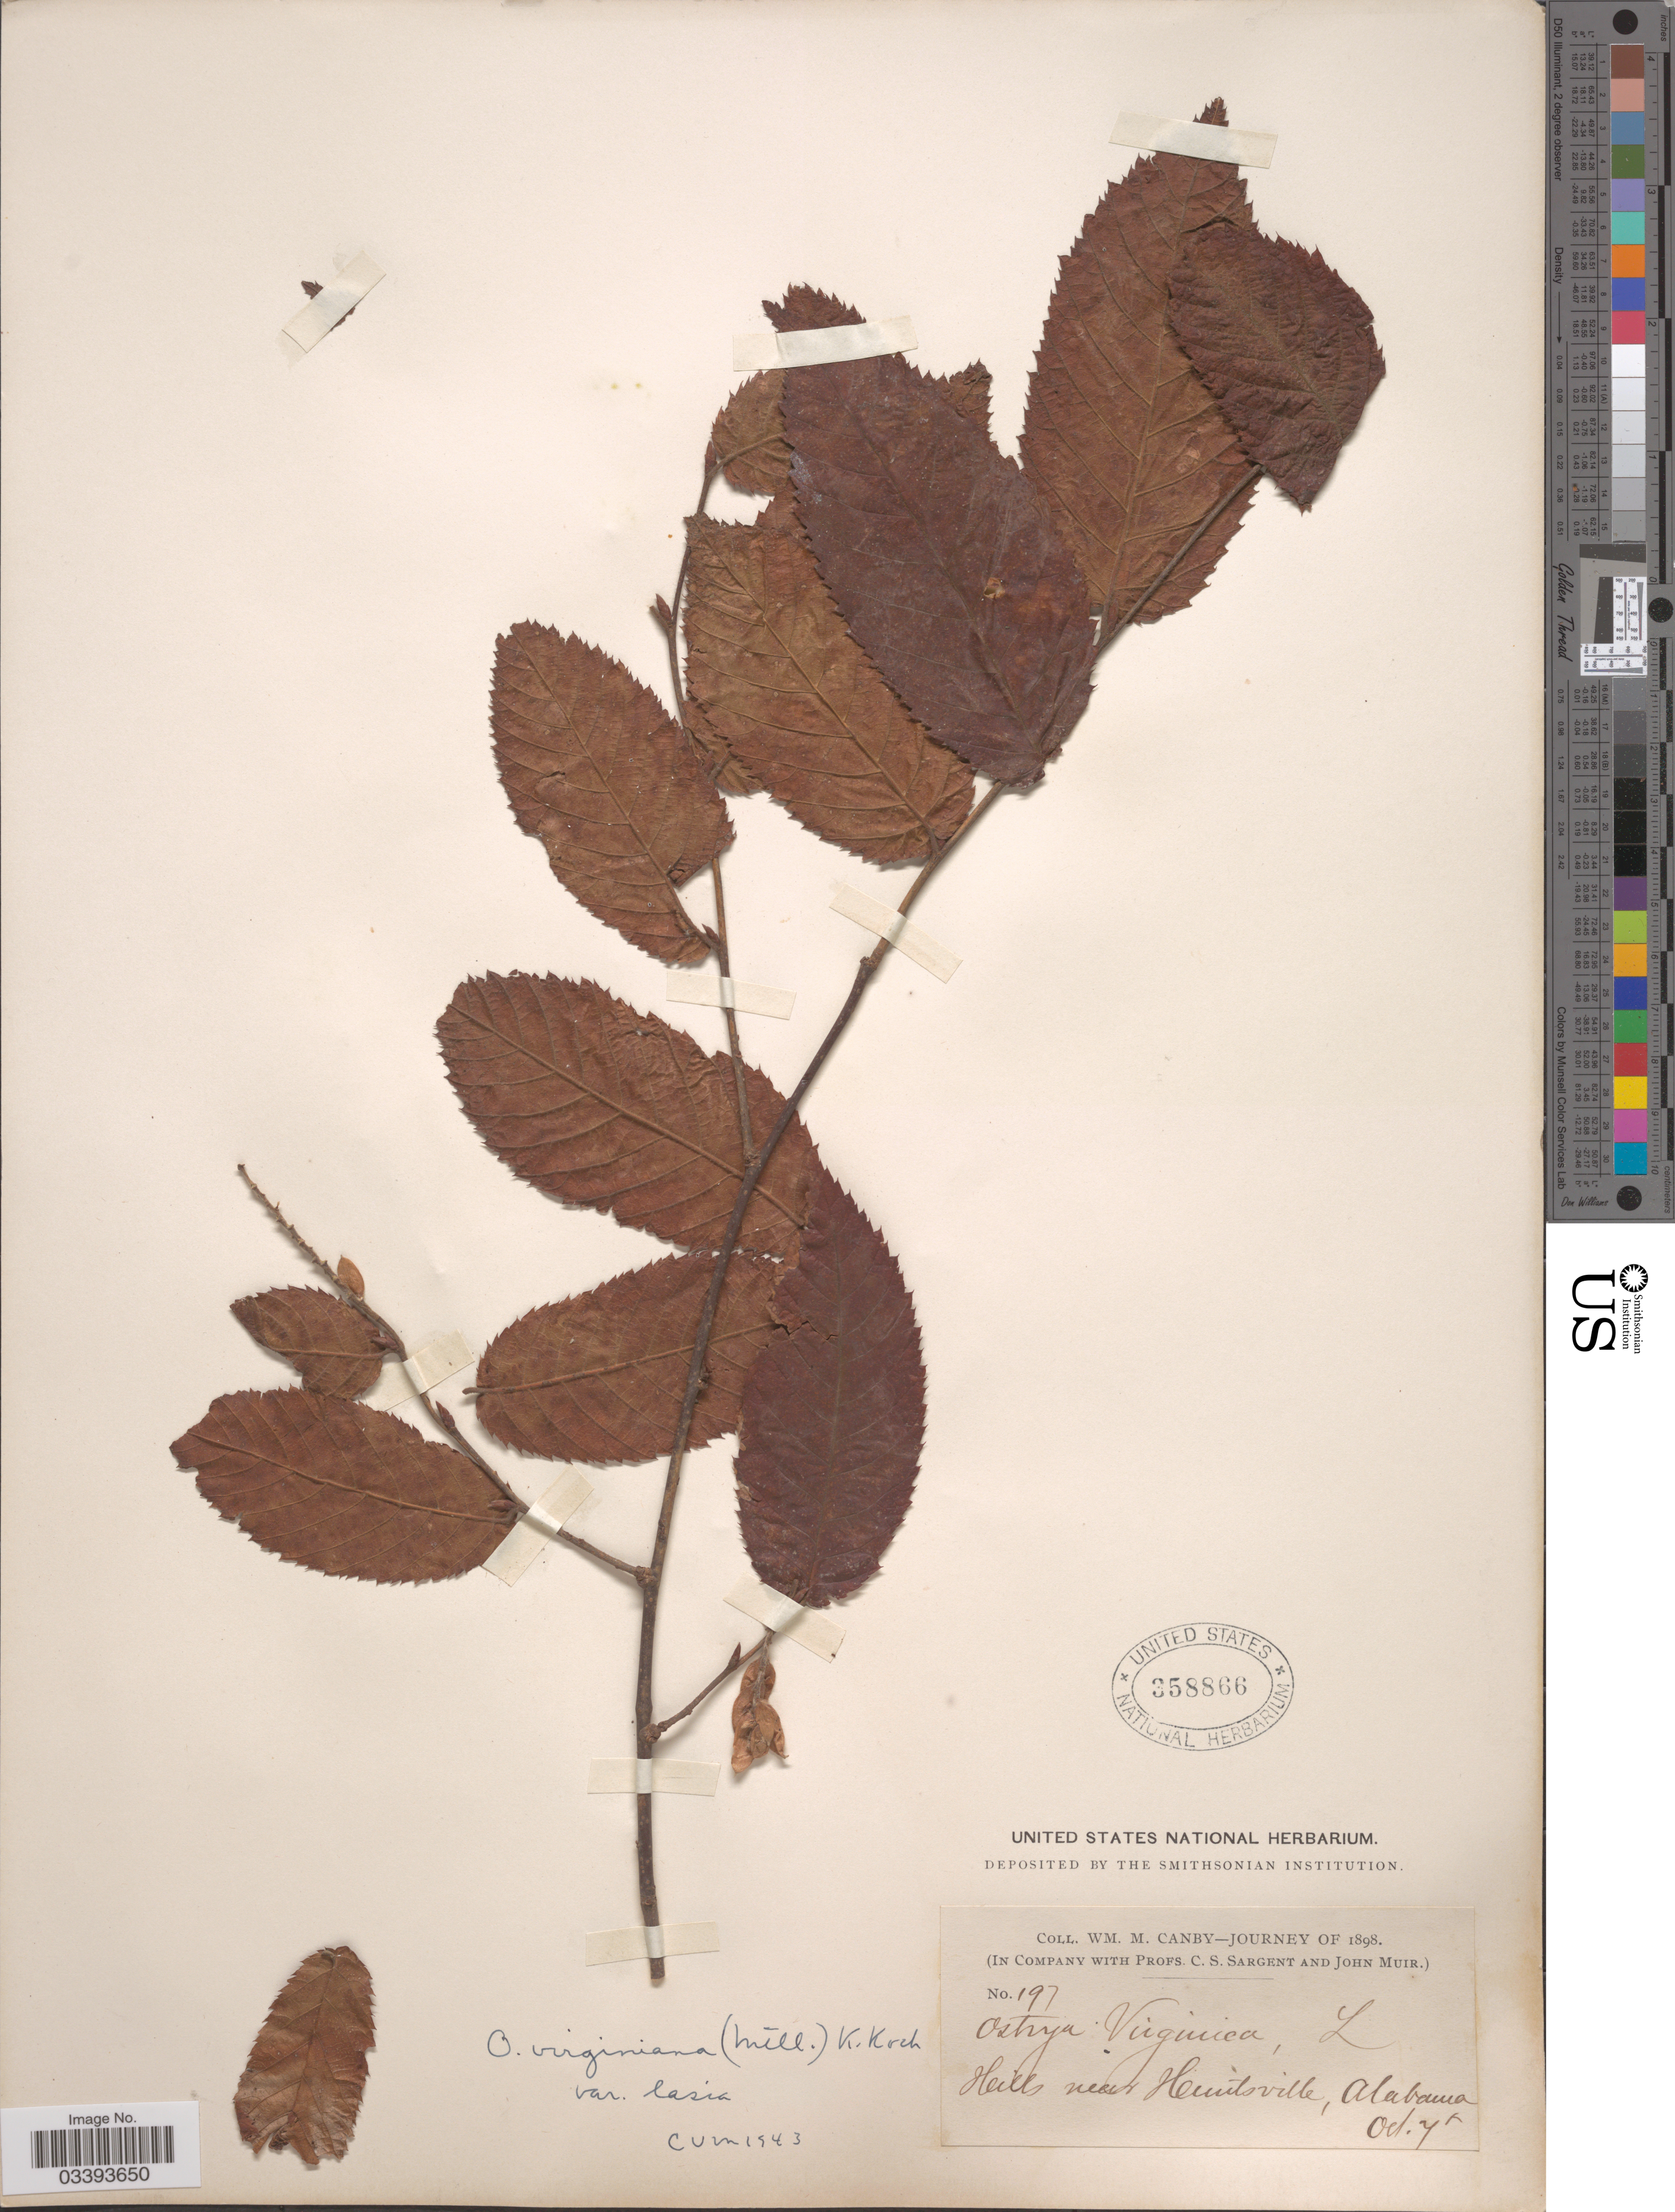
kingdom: Plantae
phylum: Tracheophyta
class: Magnoliopsida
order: Fagales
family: Betulaceae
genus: Ostrya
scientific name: Ostrya virginiana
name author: (Mill.) K. Koch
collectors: W. M. Canby, C. S. Sargent & J. Muir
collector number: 197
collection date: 1898-10-07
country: United States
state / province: Alabama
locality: Hills near Huntsville.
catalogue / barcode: US 358866